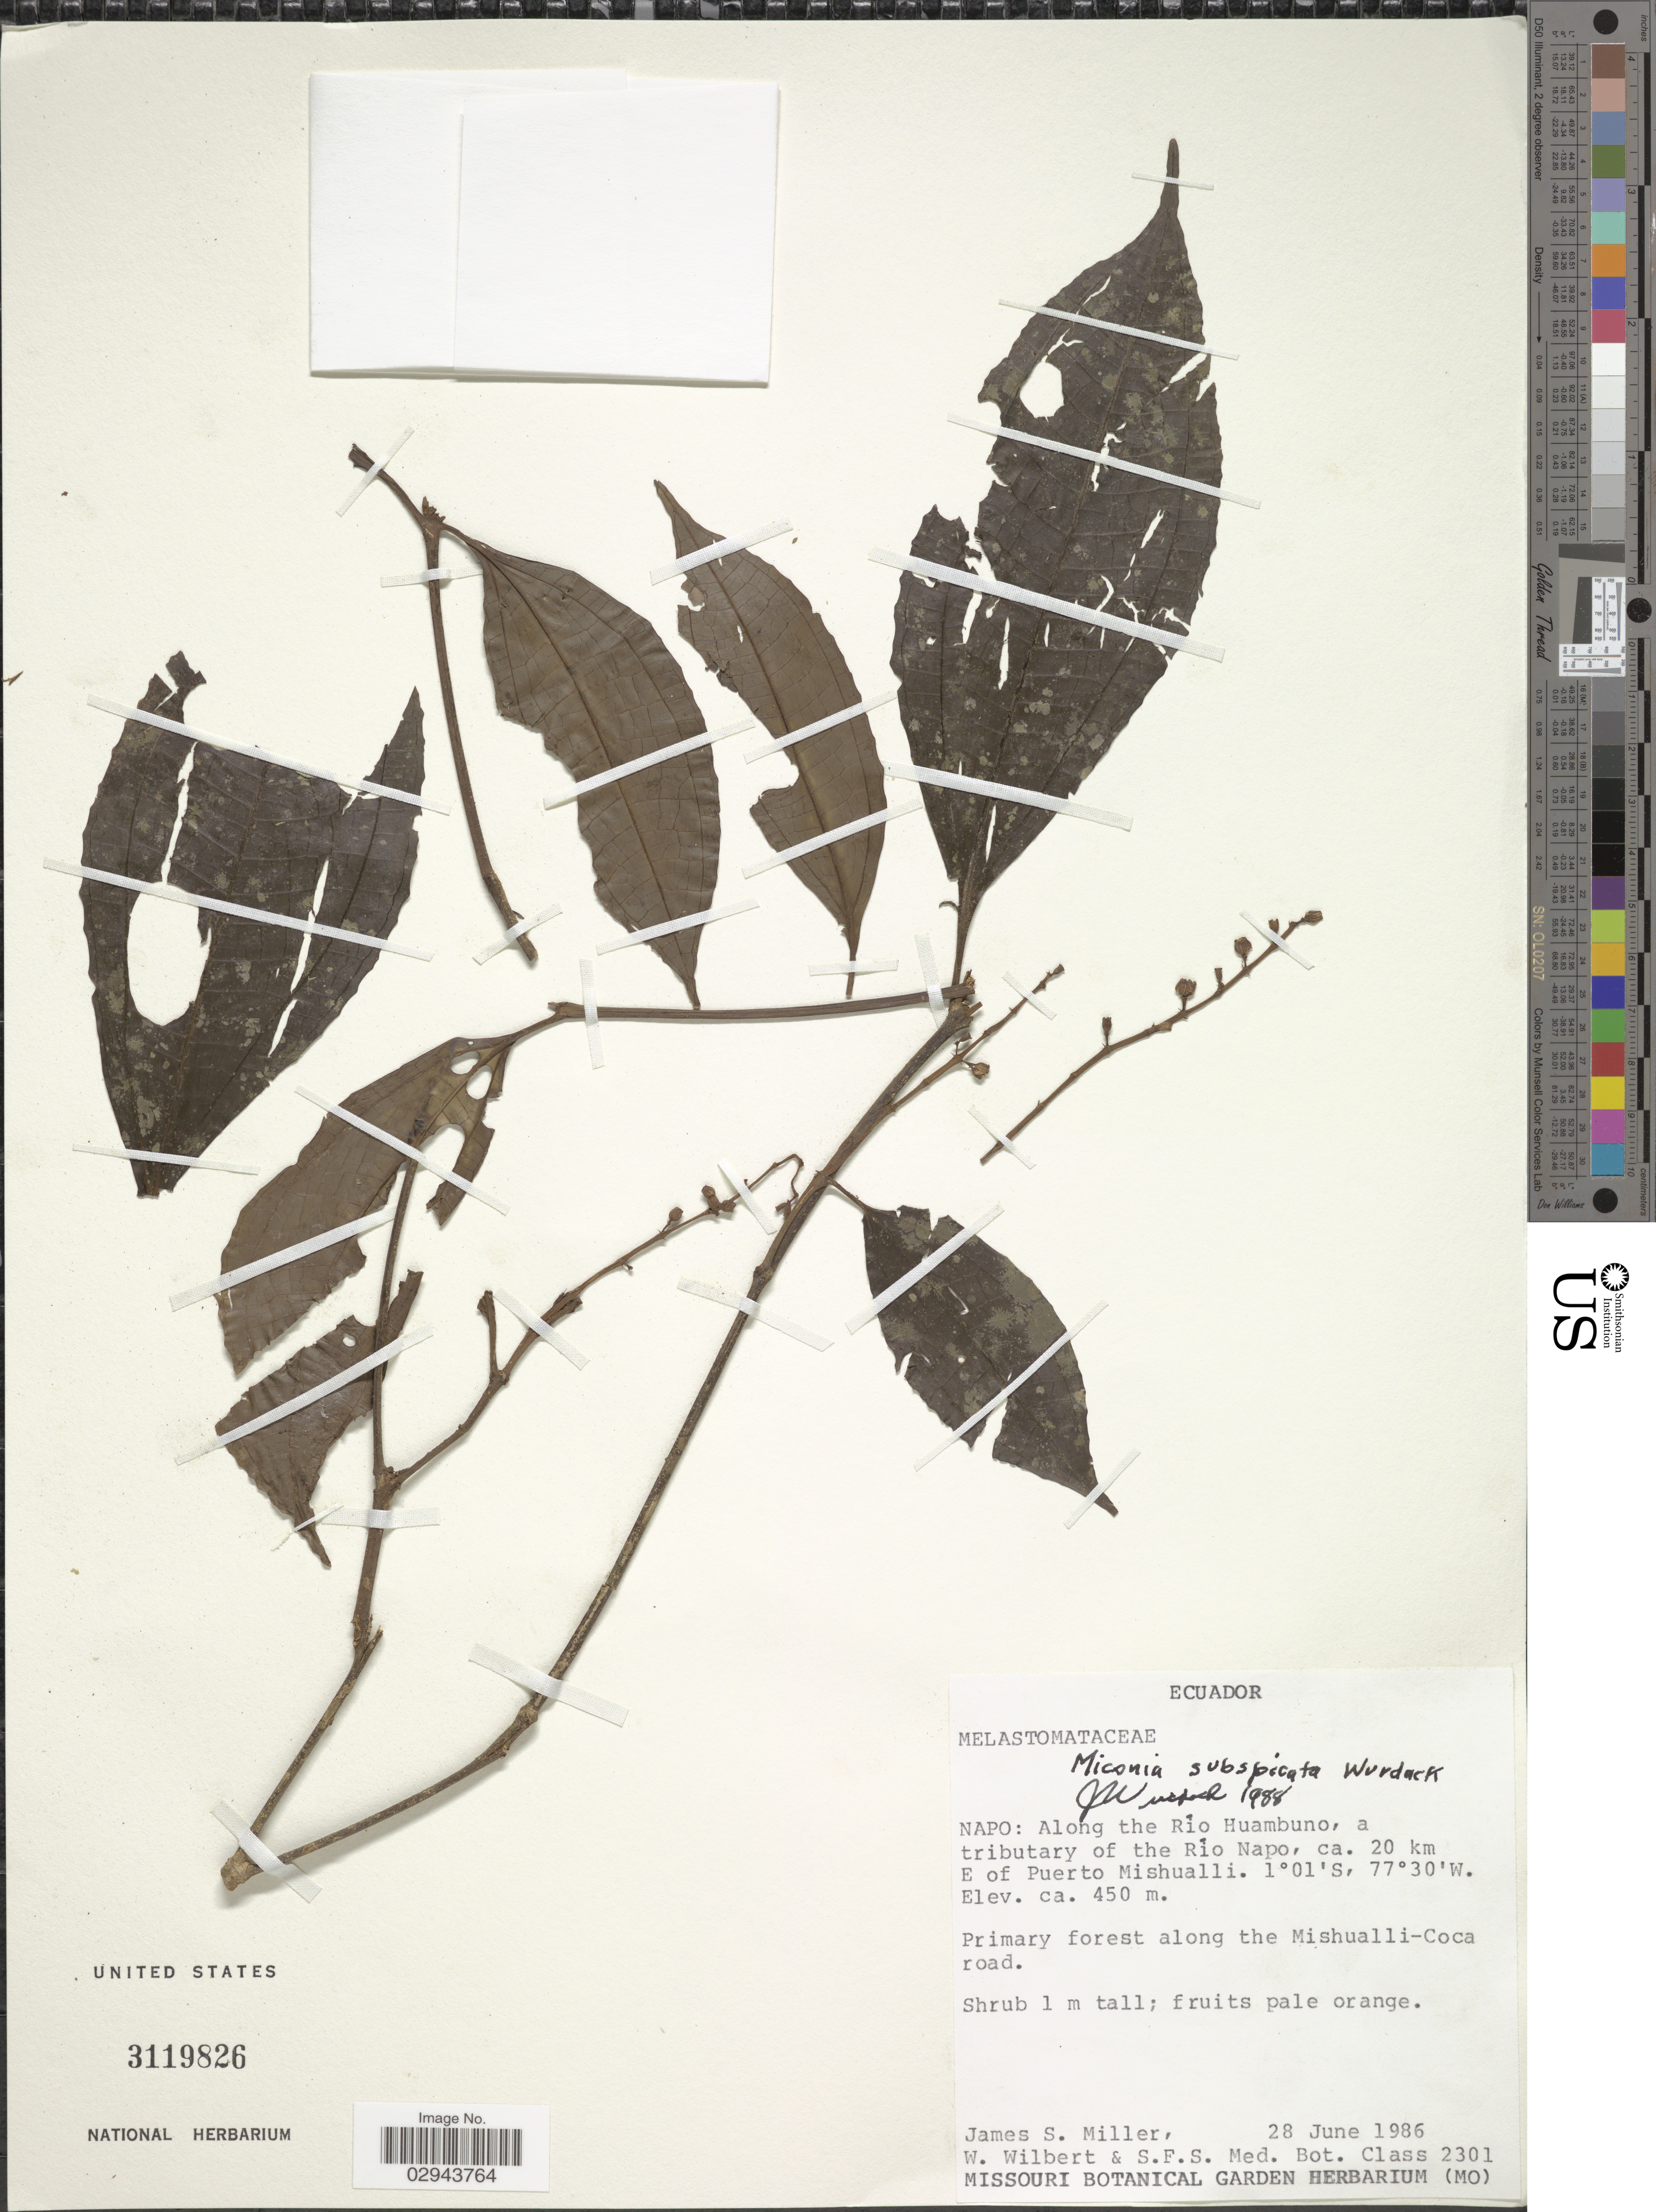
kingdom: Plantae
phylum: Tracheophyta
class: Magnoliopsida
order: Myrtales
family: Melastomataceae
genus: Miconia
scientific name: Miconia subspicata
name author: Wurdack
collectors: J. S. Miller, W. Wilbert & S. F. S. Med. Bot. Class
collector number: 2301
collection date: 1986-06-28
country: Ecuador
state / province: Napo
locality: Along the Río Huambuno, a tributary of the Río Napo, ca. 20 km E of Puerto Mishualli. Along the Mishualli-Coca road.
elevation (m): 450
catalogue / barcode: US 3119826